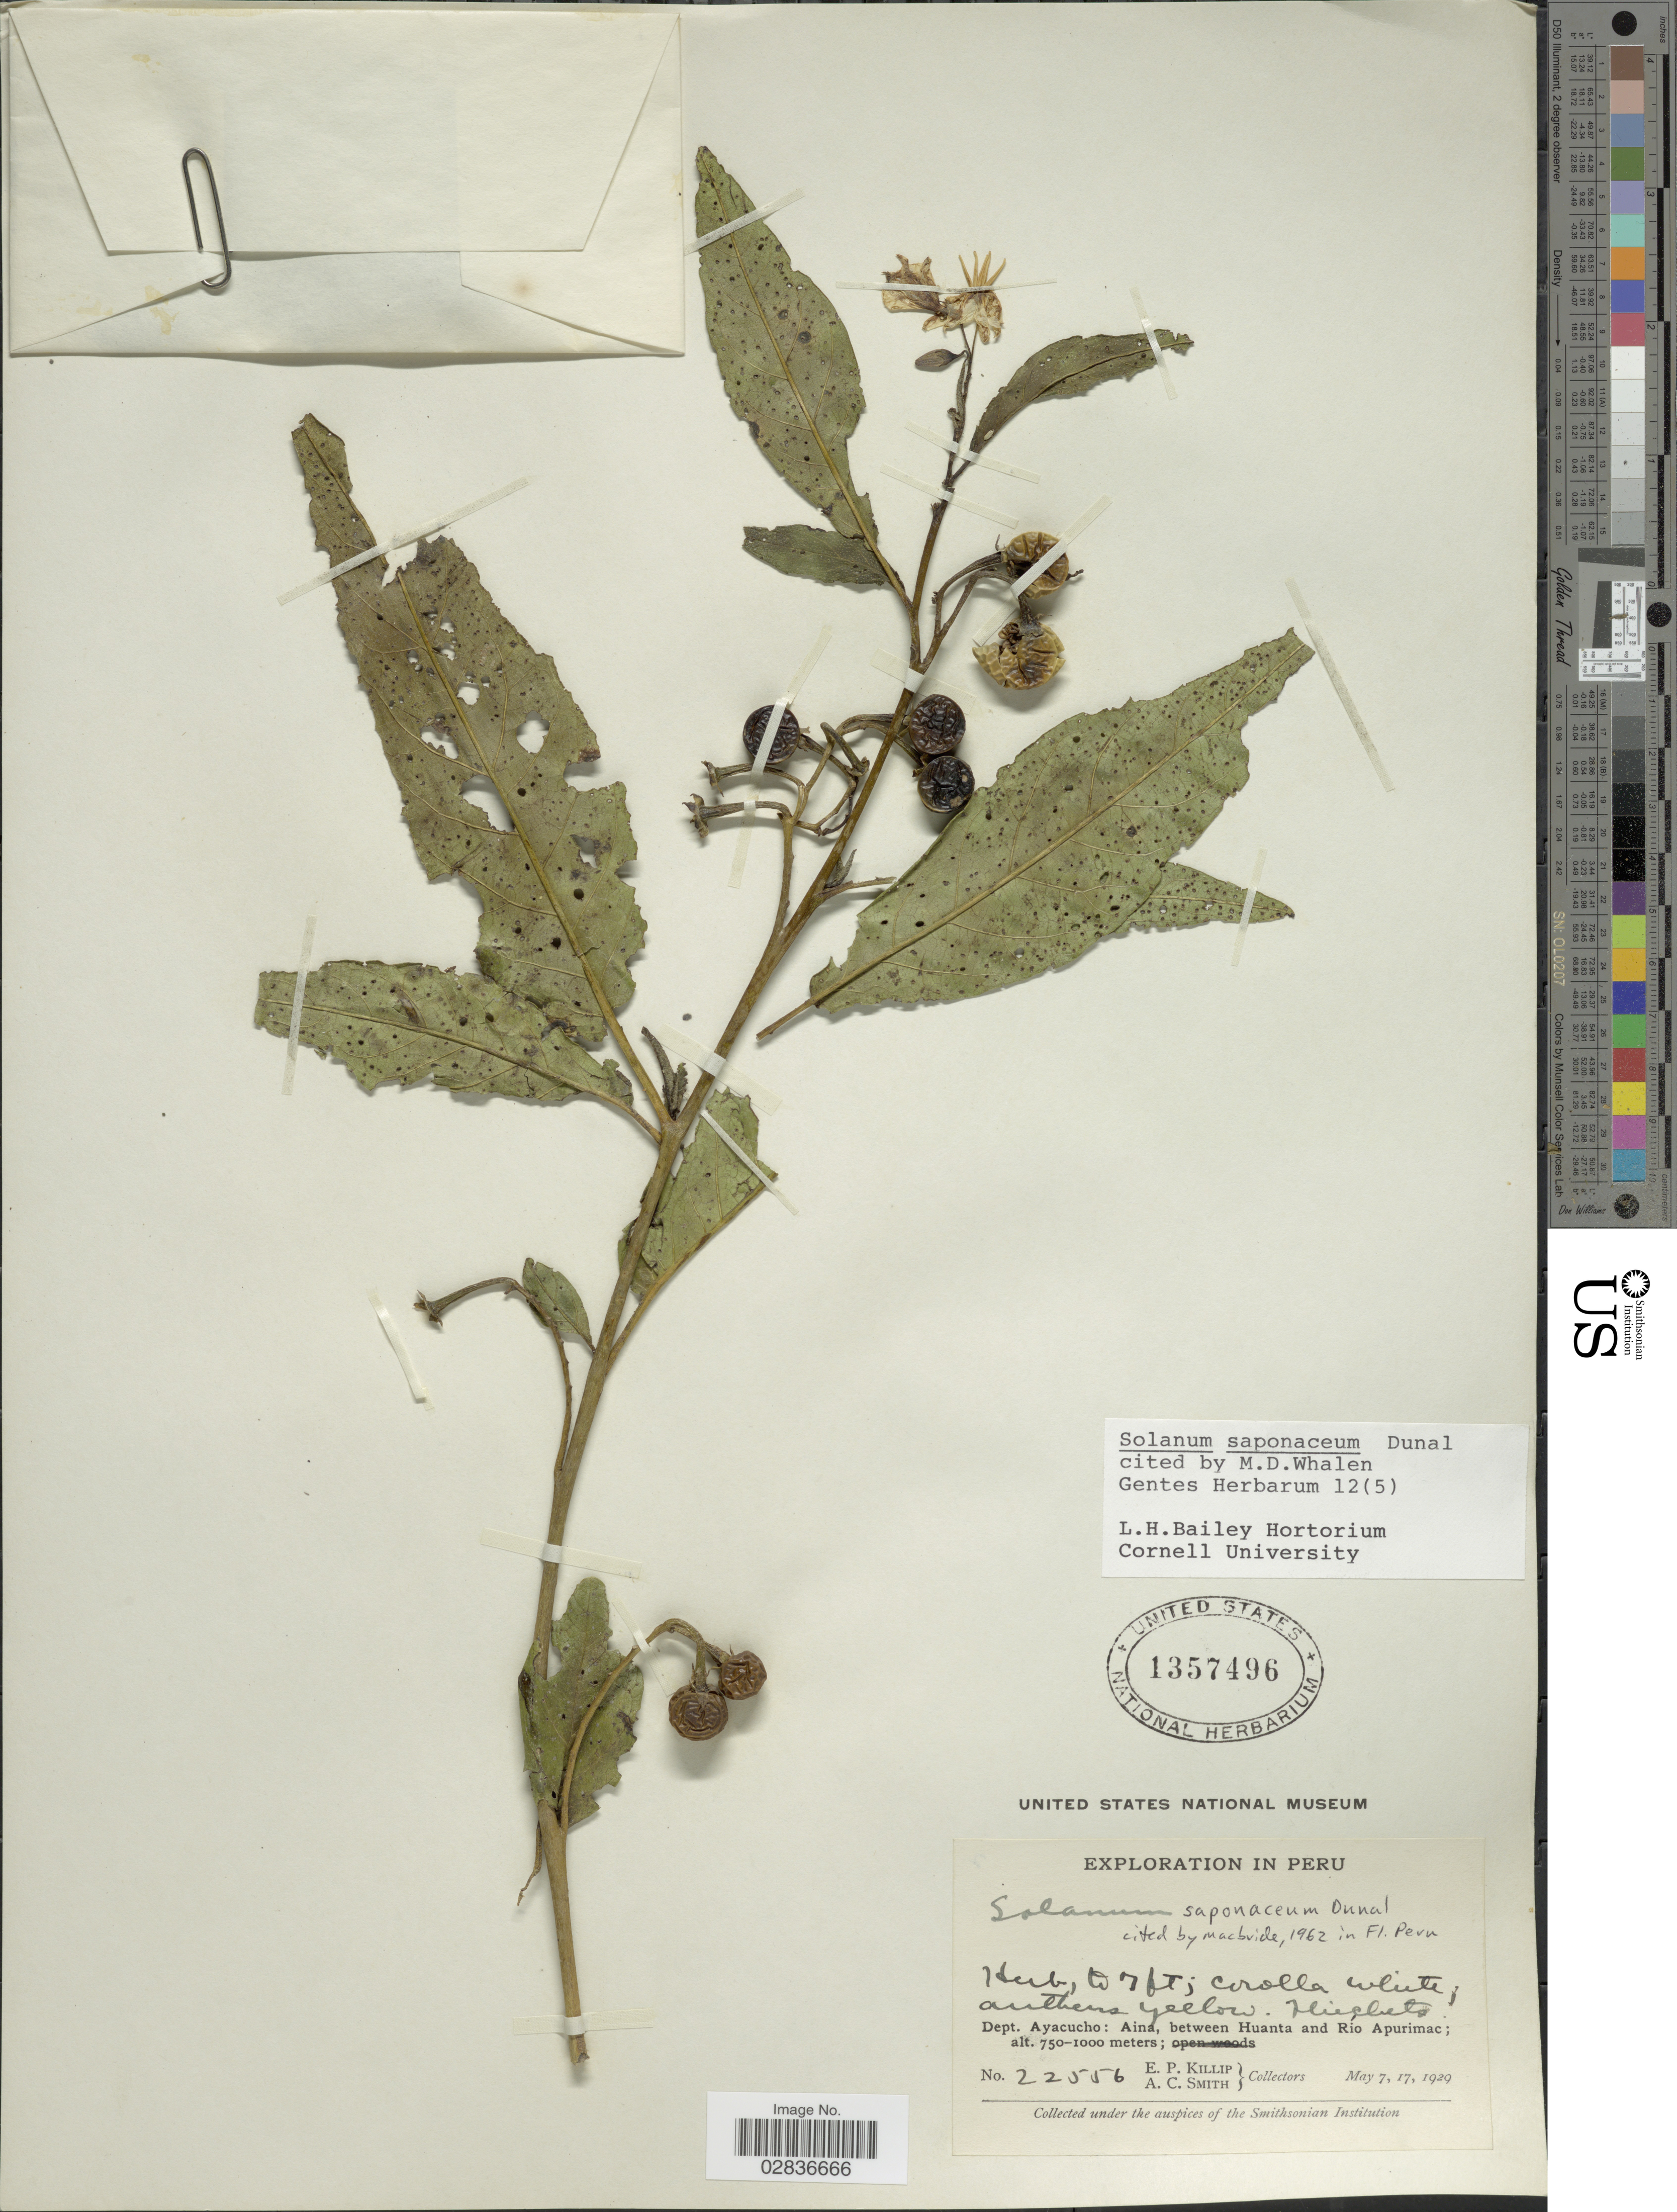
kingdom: Plantae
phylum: Tracheophyta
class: Magnoliopsida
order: Solanales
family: Solanaceae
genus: Solanum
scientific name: Solanum saponaceum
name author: Dunal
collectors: E. P. Killip & A. C. Smith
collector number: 22556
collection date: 1929-05-07/1929-05-17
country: Peru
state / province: Ayacucho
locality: Dept. Ayacucho: Aina, between Huanta and Río Apurimac.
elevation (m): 750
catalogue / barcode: US 1357496